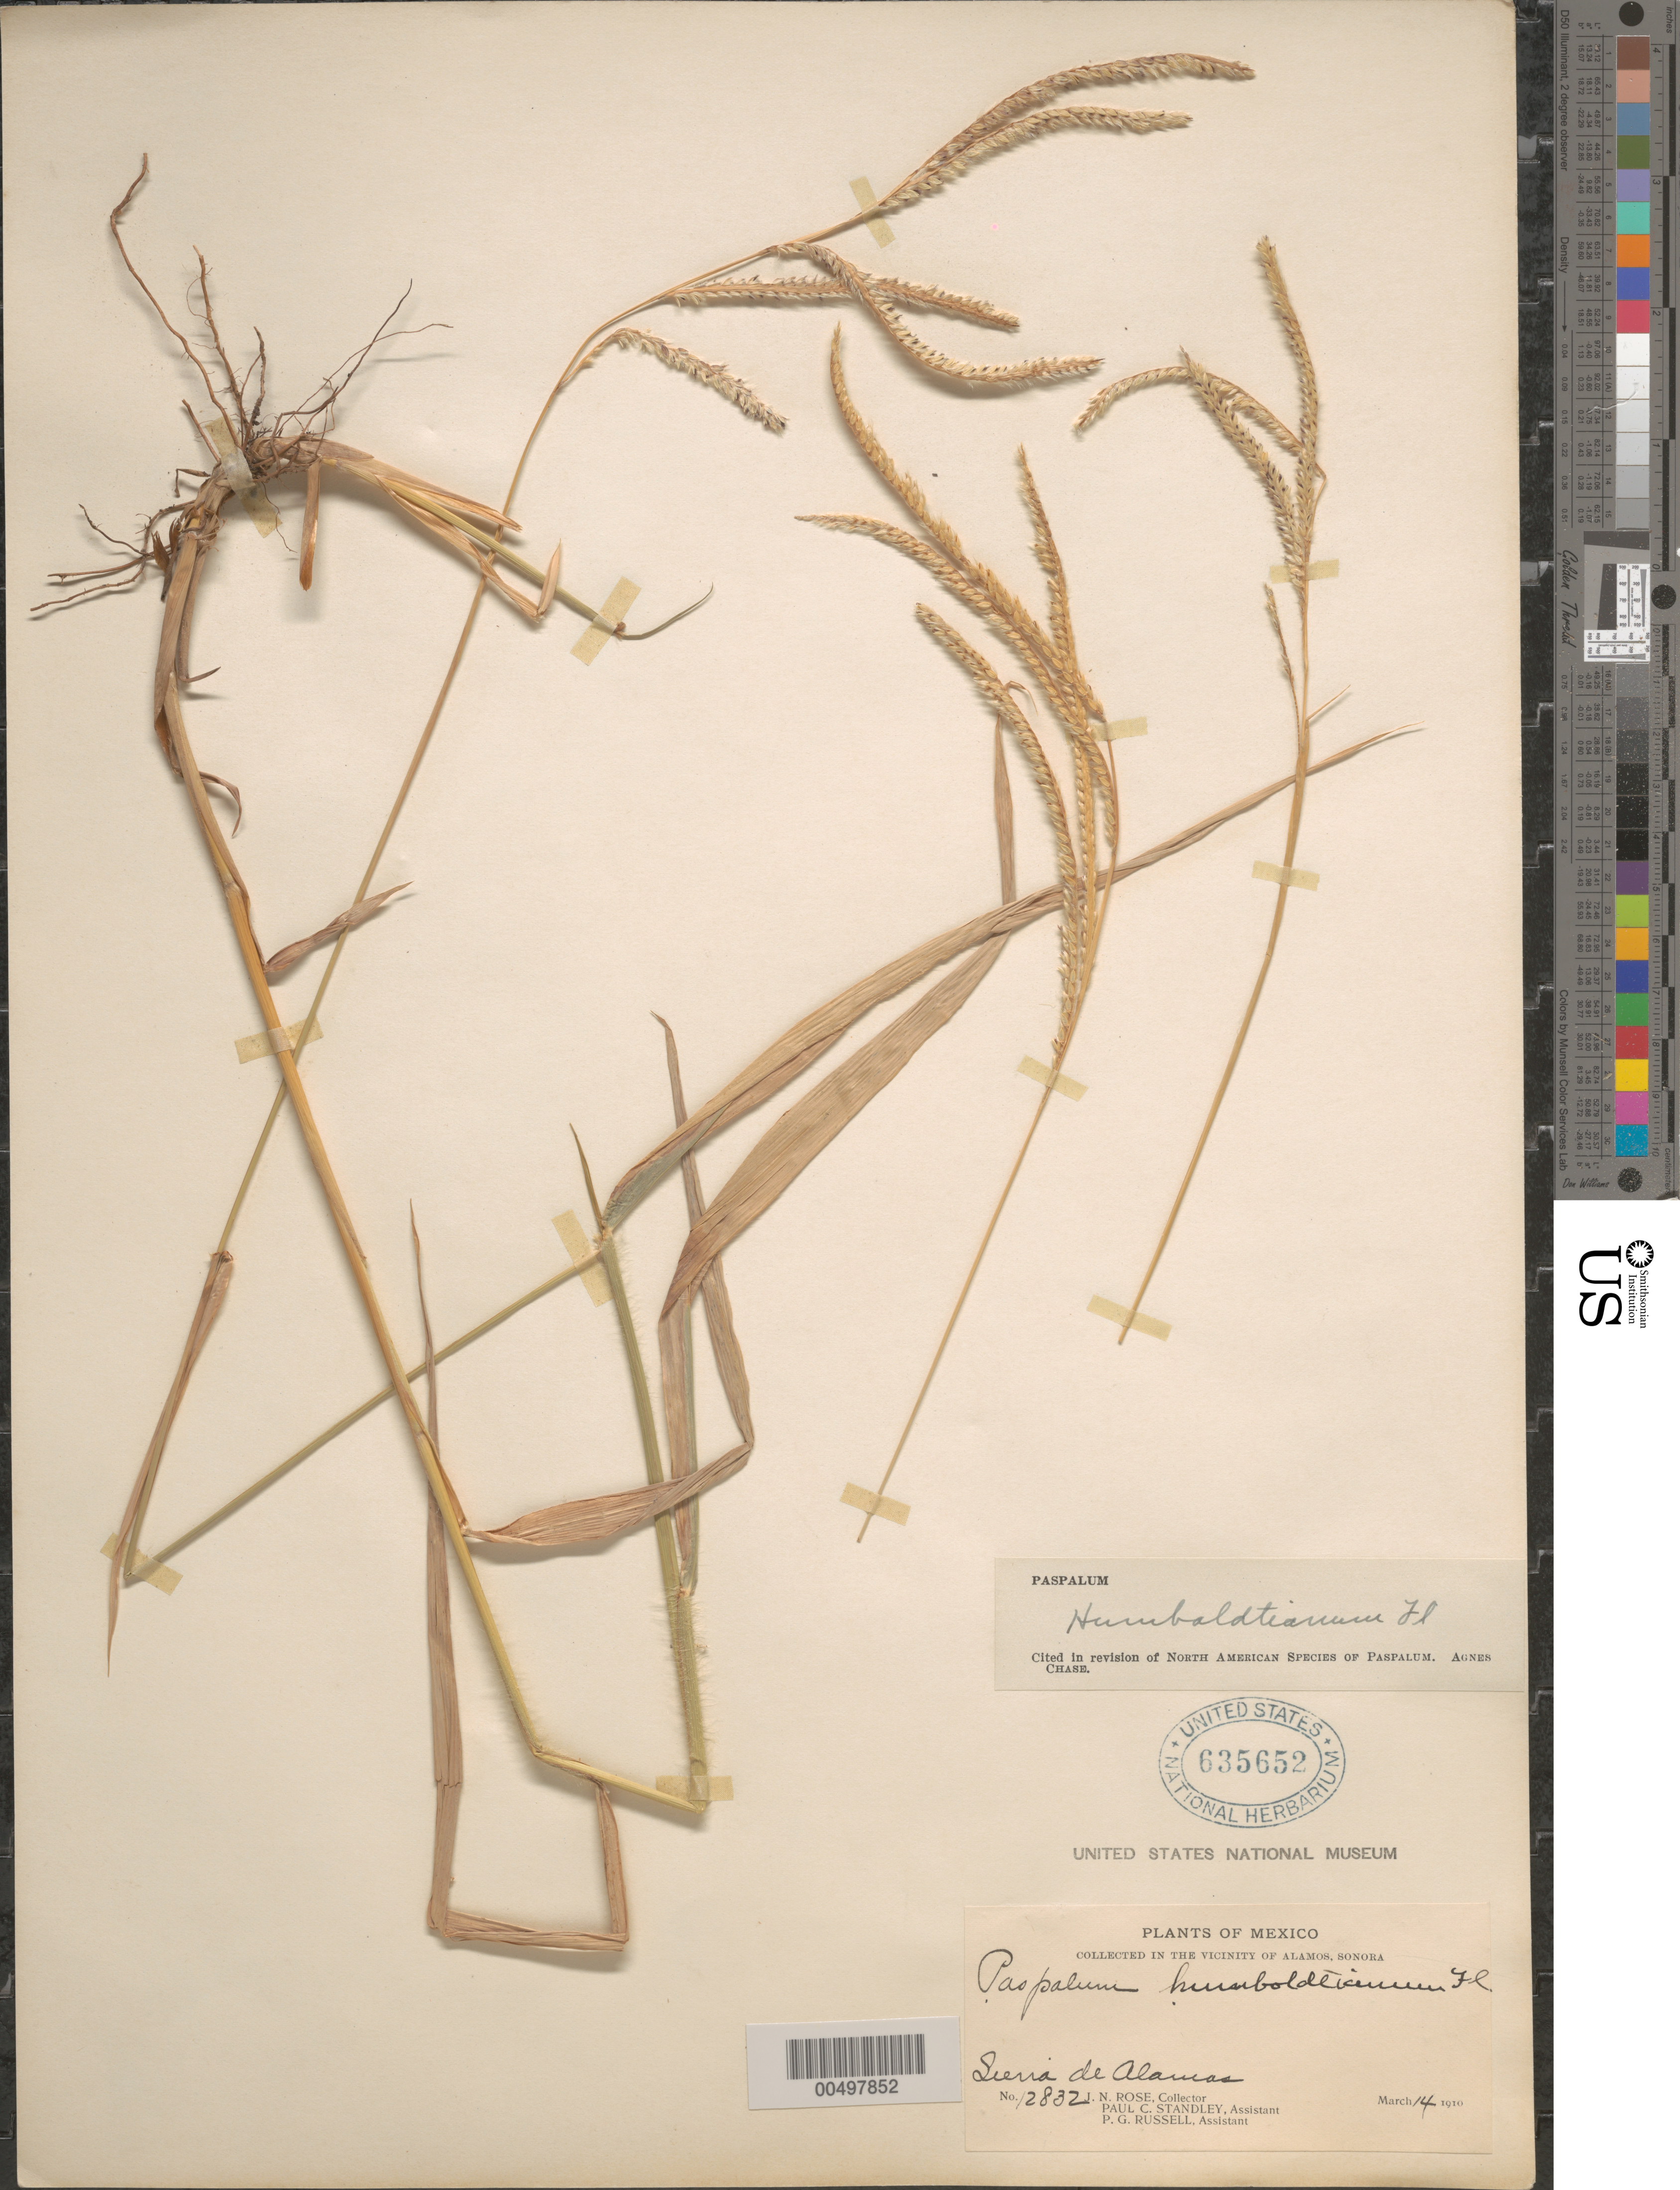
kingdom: Plantae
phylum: Tracheophyta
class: Liliopsida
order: Poales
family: Poaceae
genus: Paspalum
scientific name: Paspalum humboldtianum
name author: Flüggé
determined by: Chase, [M.] Agnes, (US)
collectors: J. N. Rose, P. C. Standley & P. G. Russell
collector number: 12832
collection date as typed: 14 Mar 1910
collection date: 1910-03-14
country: Mexico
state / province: Sonora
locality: Vicinity of Alamos, Sierra de Alamos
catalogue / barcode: US 635652